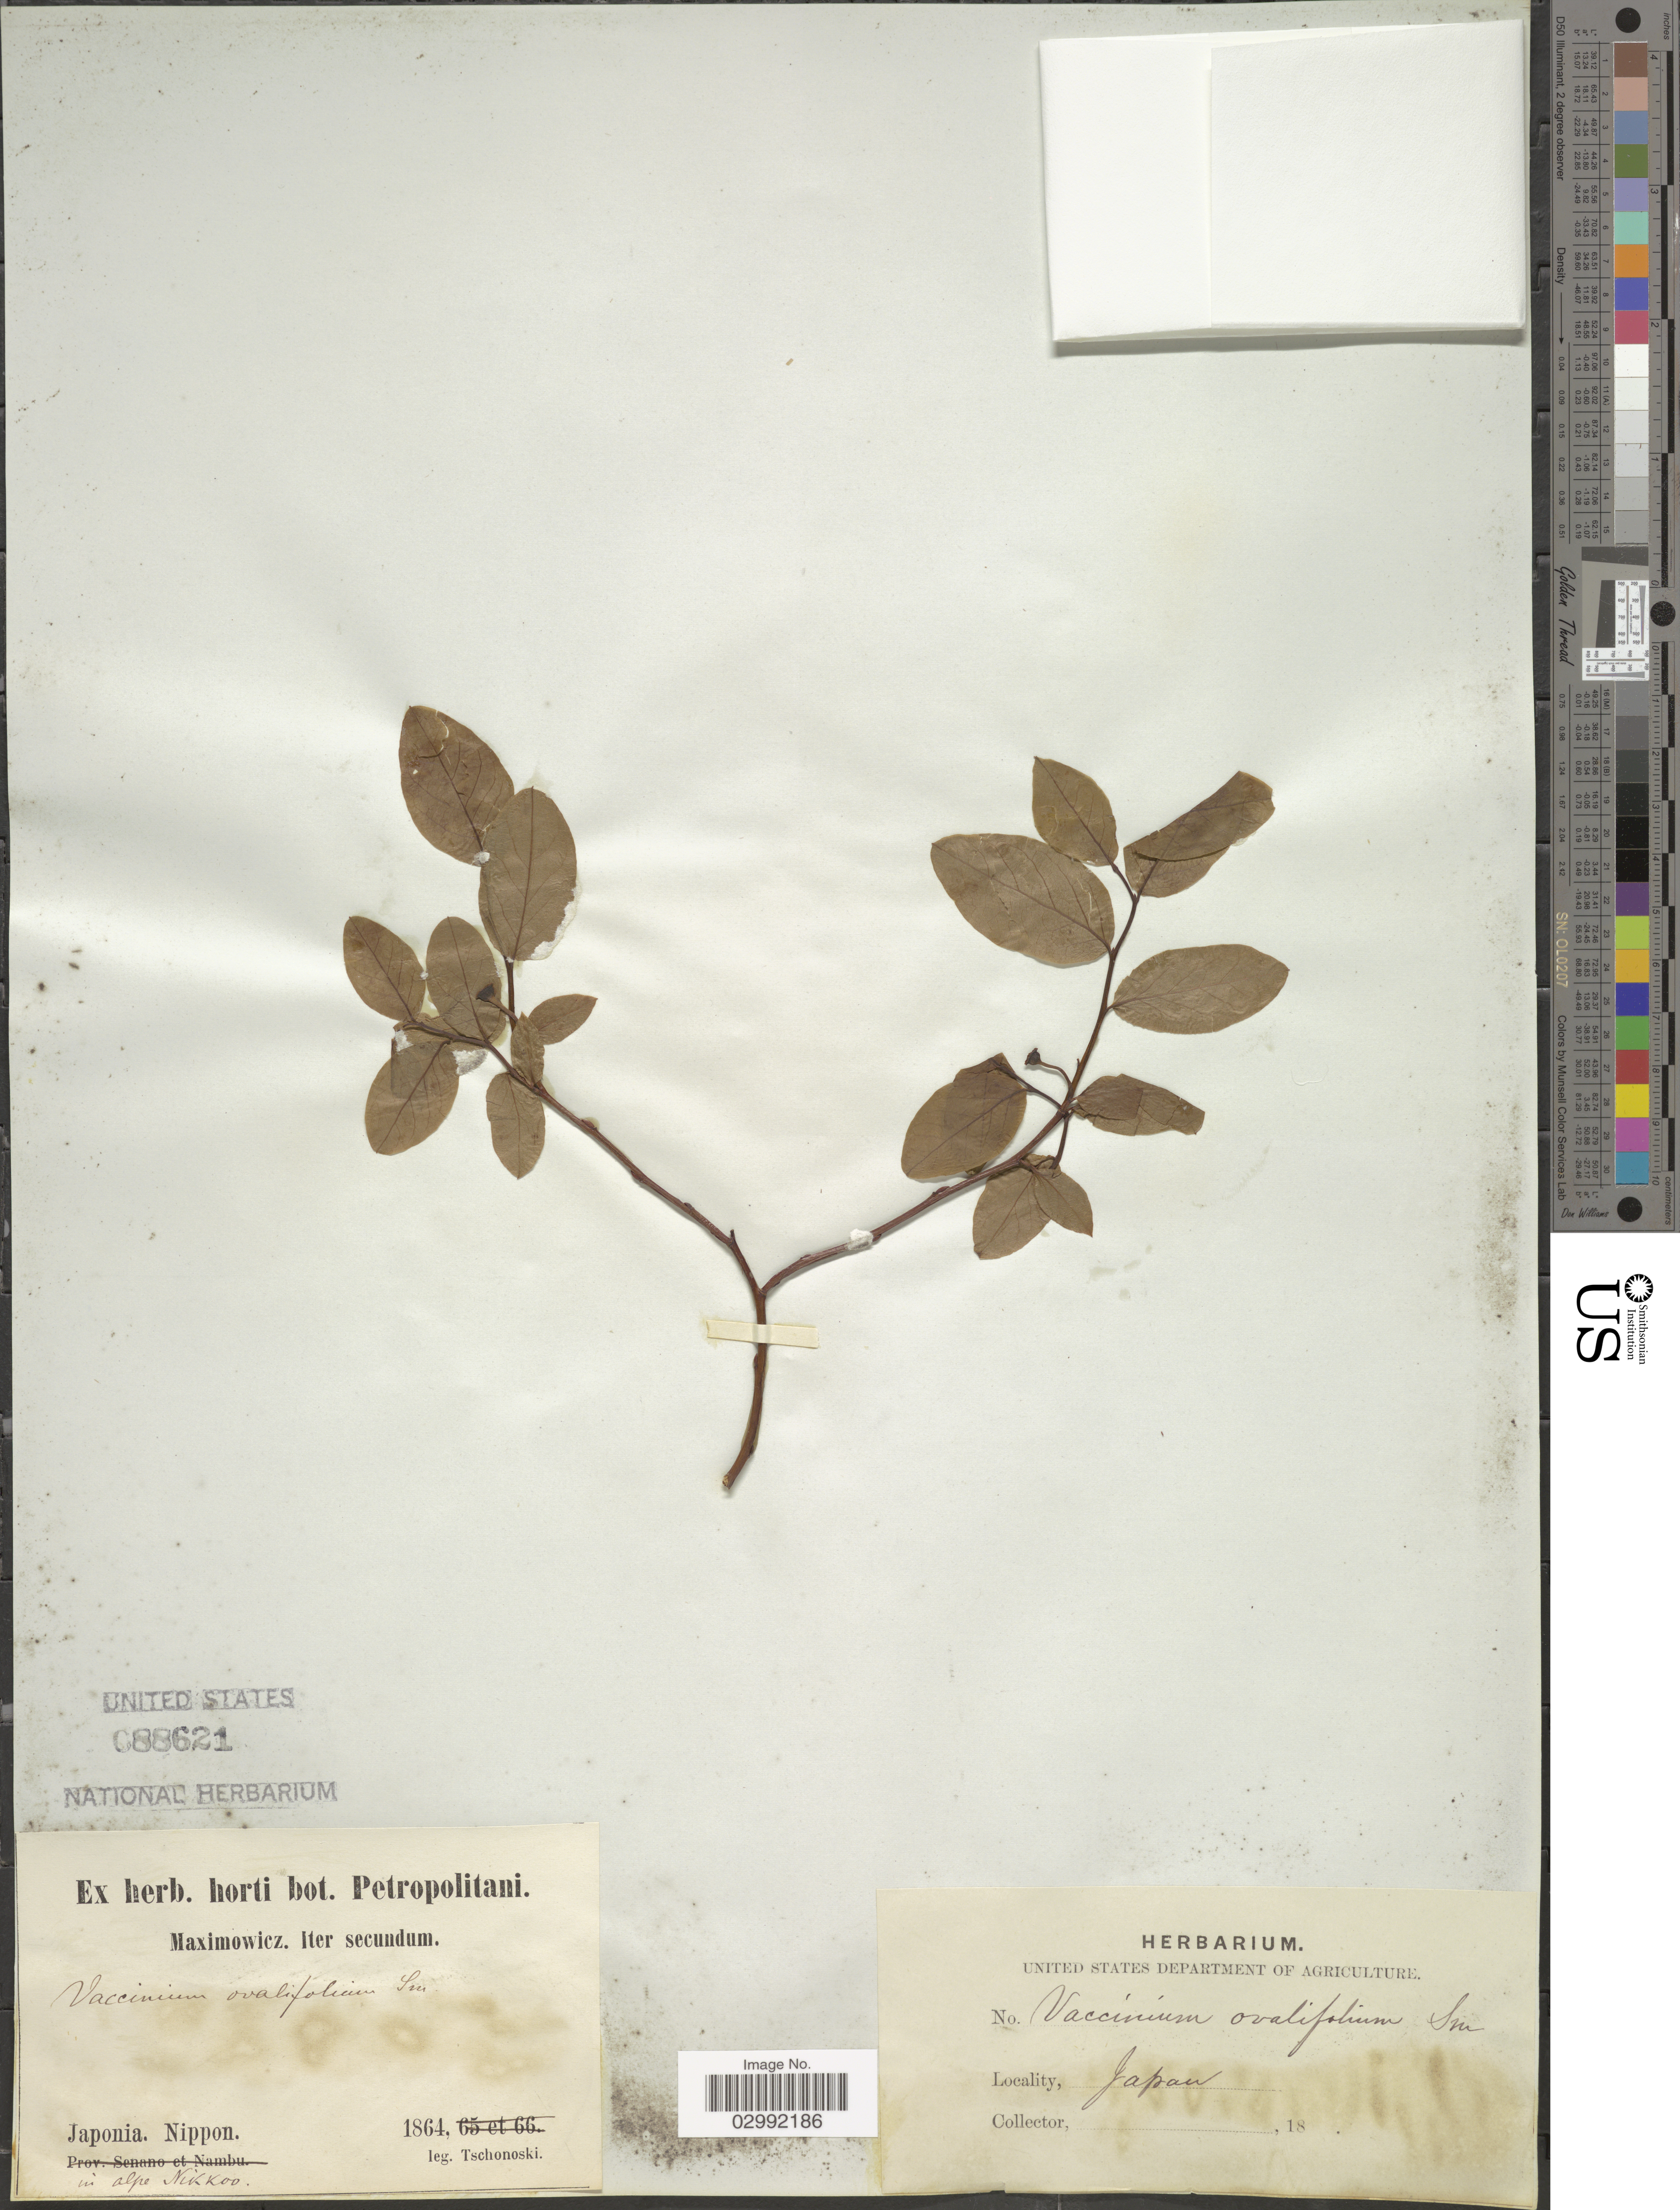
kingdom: Plantae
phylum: Tracheophyta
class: Magnoliopsida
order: Ericales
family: Ericaceae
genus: Vaccinium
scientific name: Vaccinium ovalifolium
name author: Sm.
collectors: -. Tschonoski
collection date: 1864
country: Japan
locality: Japonia. Nippon, in alpine Nikkoo.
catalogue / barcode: US 88621